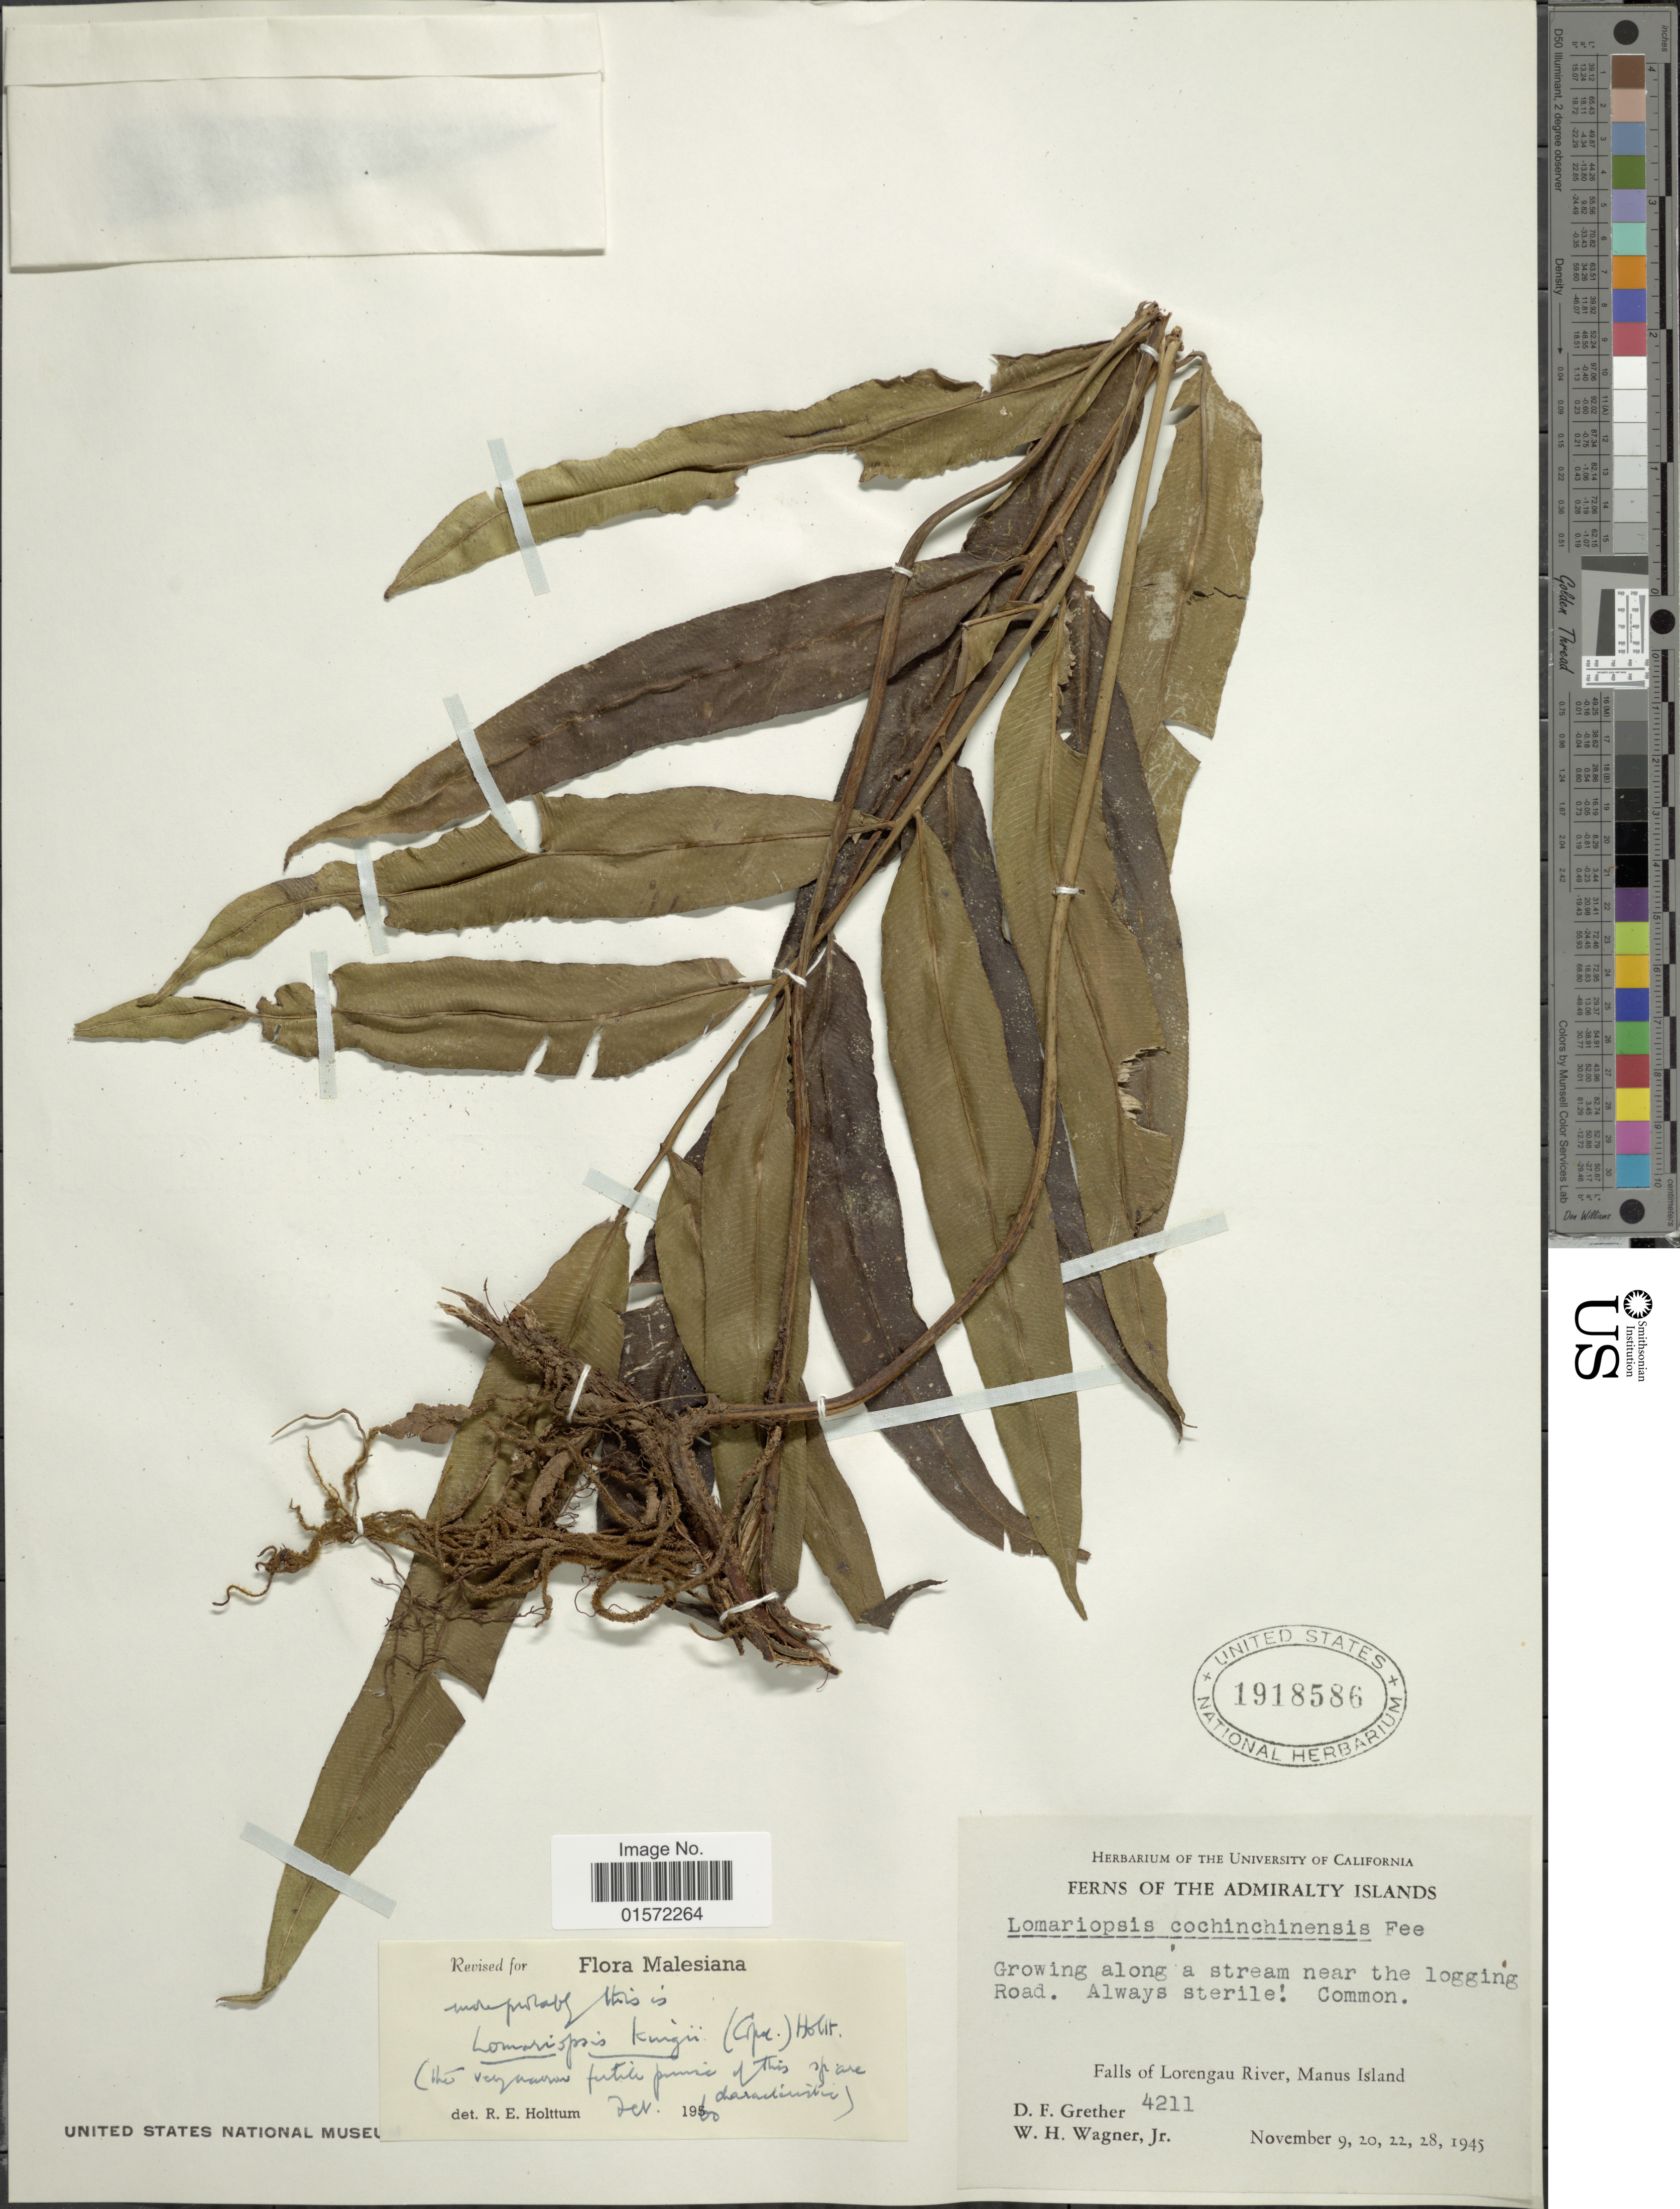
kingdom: Plantae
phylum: Tracheophyta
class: Polypodiopsida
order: Polypodiales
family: Lomariopsidaceae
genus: Lomariopsis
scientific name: Lomariopsis kingii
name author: (Copel.) Holttum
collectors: D. F. Grether & W. H. Wagner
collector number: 4211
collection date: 1945-11-09/1945-11-28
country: Papua New Guinea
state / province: Manus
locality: The Admiralty Islands, Falls of Lorengau River, Manus Island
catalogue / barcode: US 1918586